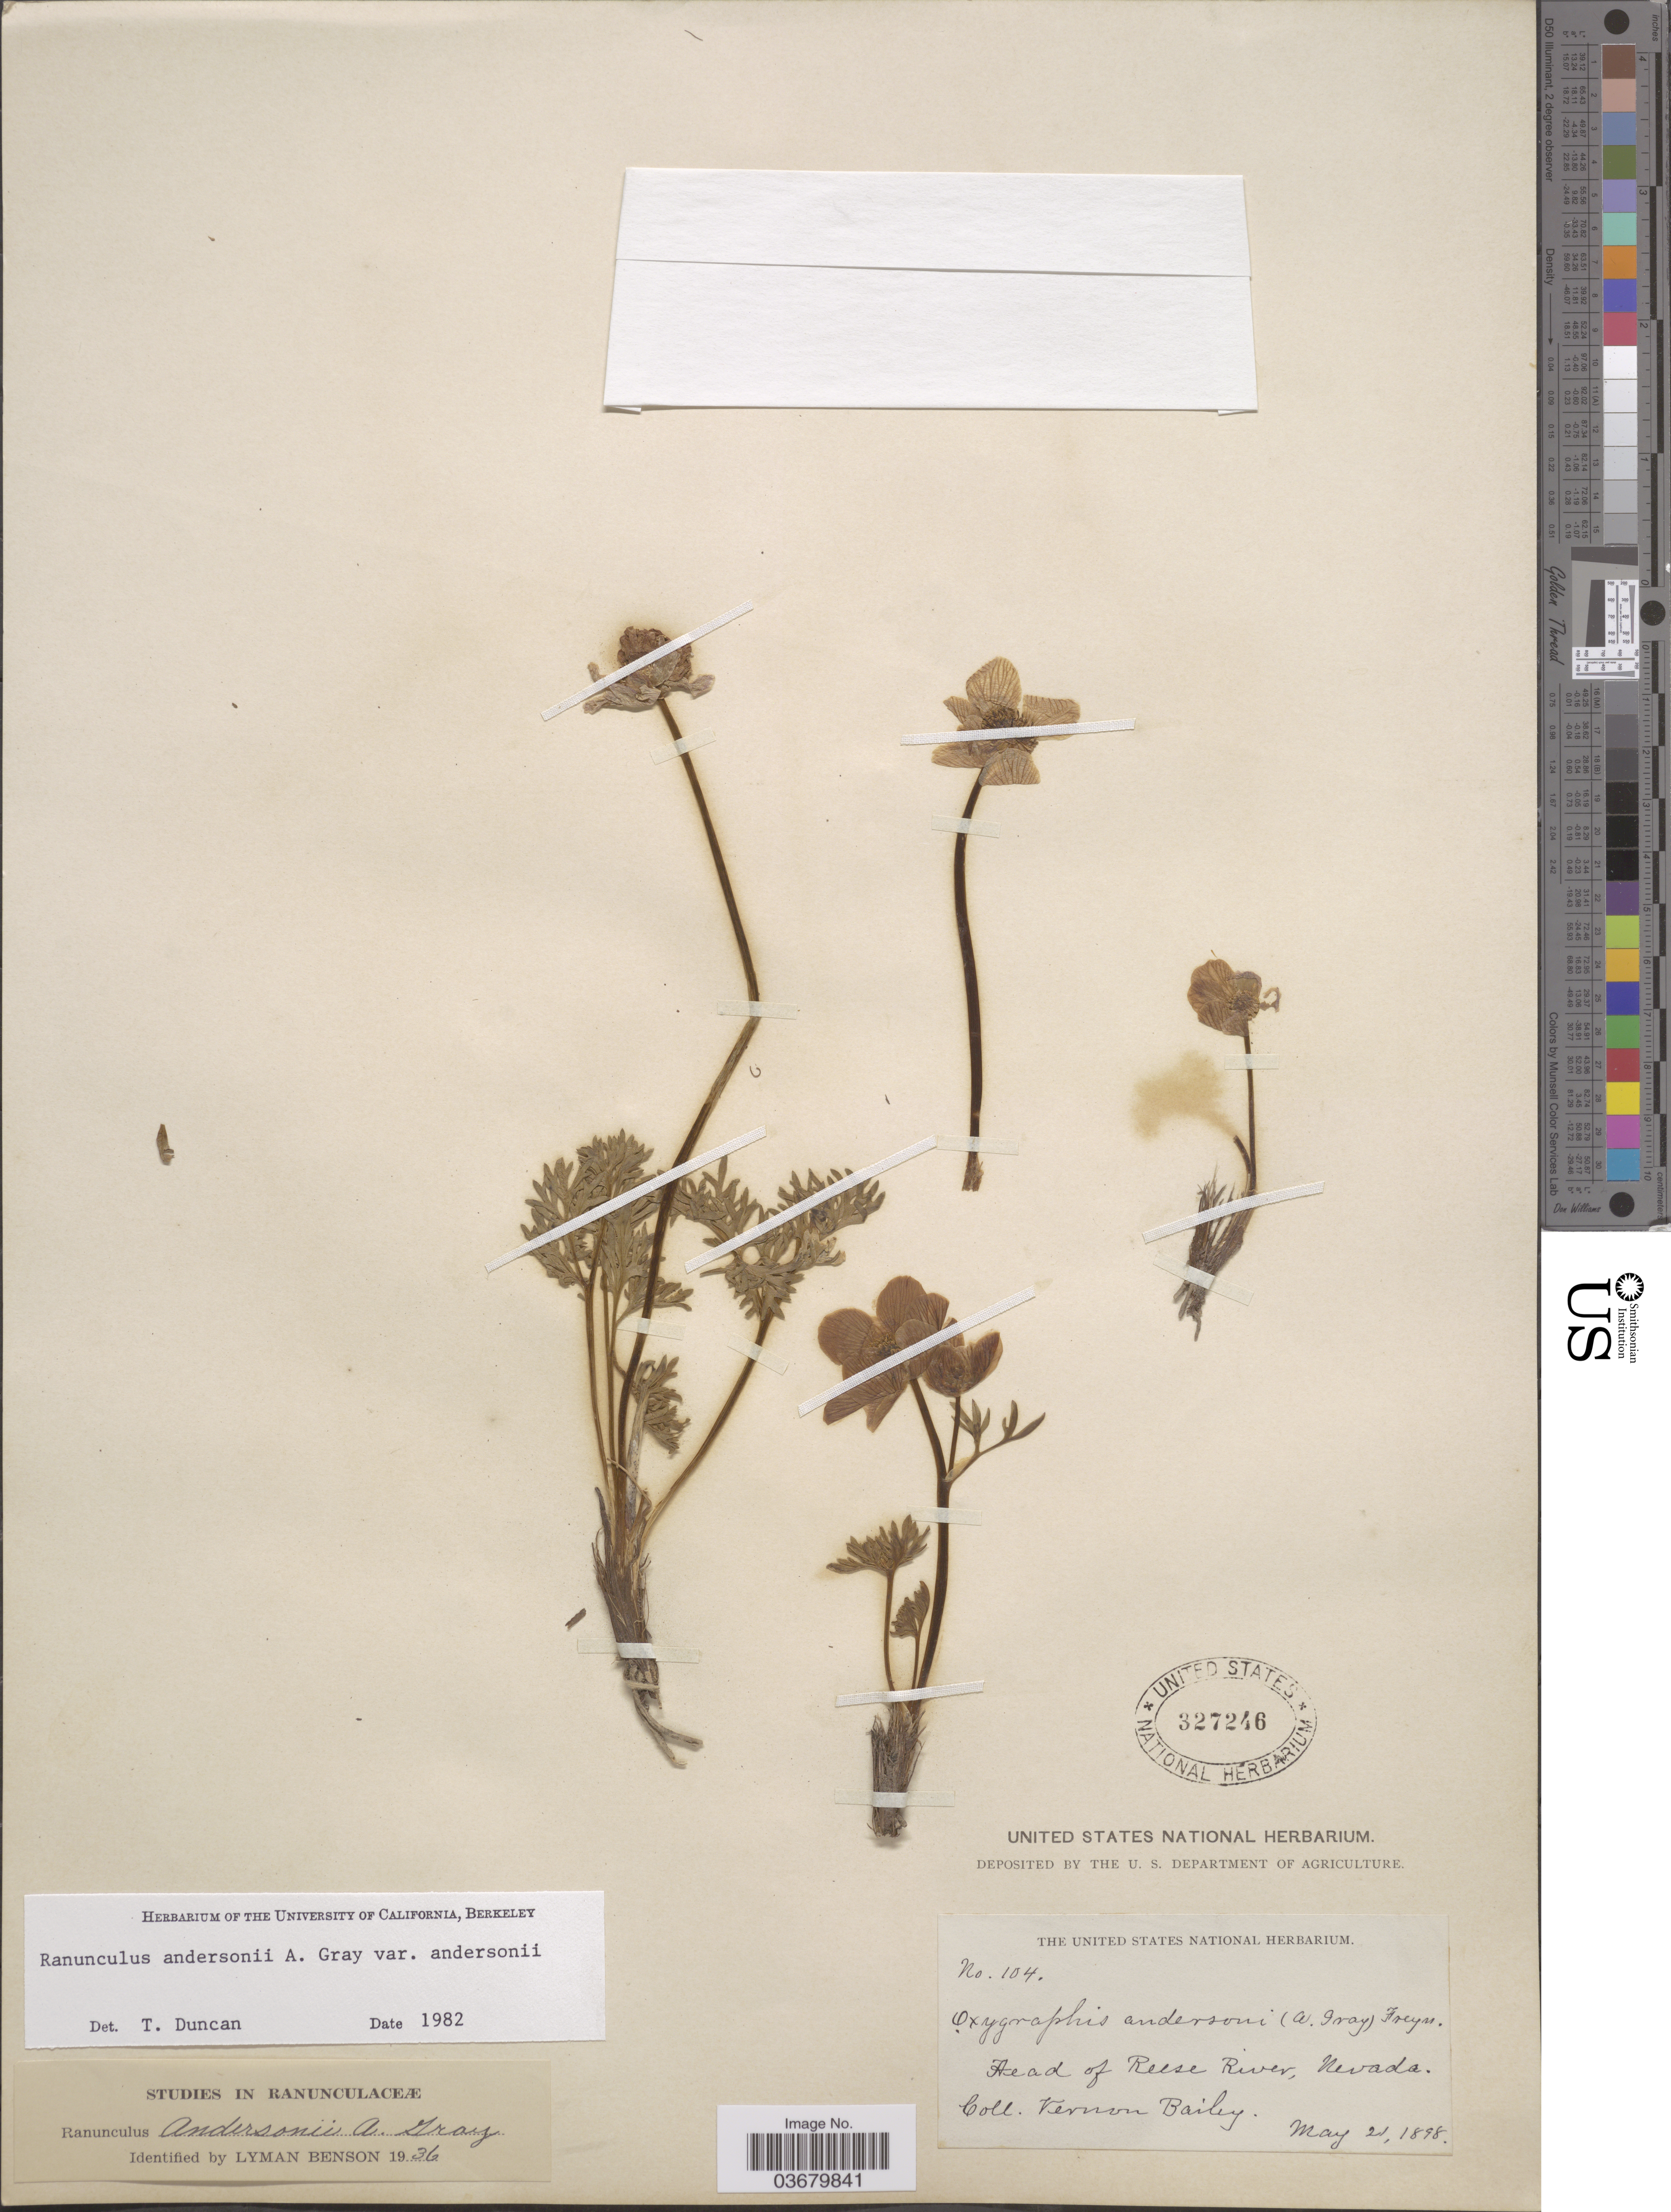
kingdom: Plantae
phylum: Tracheophyta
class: Magnoliopsida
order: Ranunculales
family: Ranunculaceae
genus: Ranunculus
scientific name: Ranunculus andersonii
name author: A. Gray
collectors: V. O. Bailey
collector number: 104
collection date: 1898-05-21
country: United States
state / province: Nevada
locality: Head of Reese River.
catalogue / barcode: US 327246